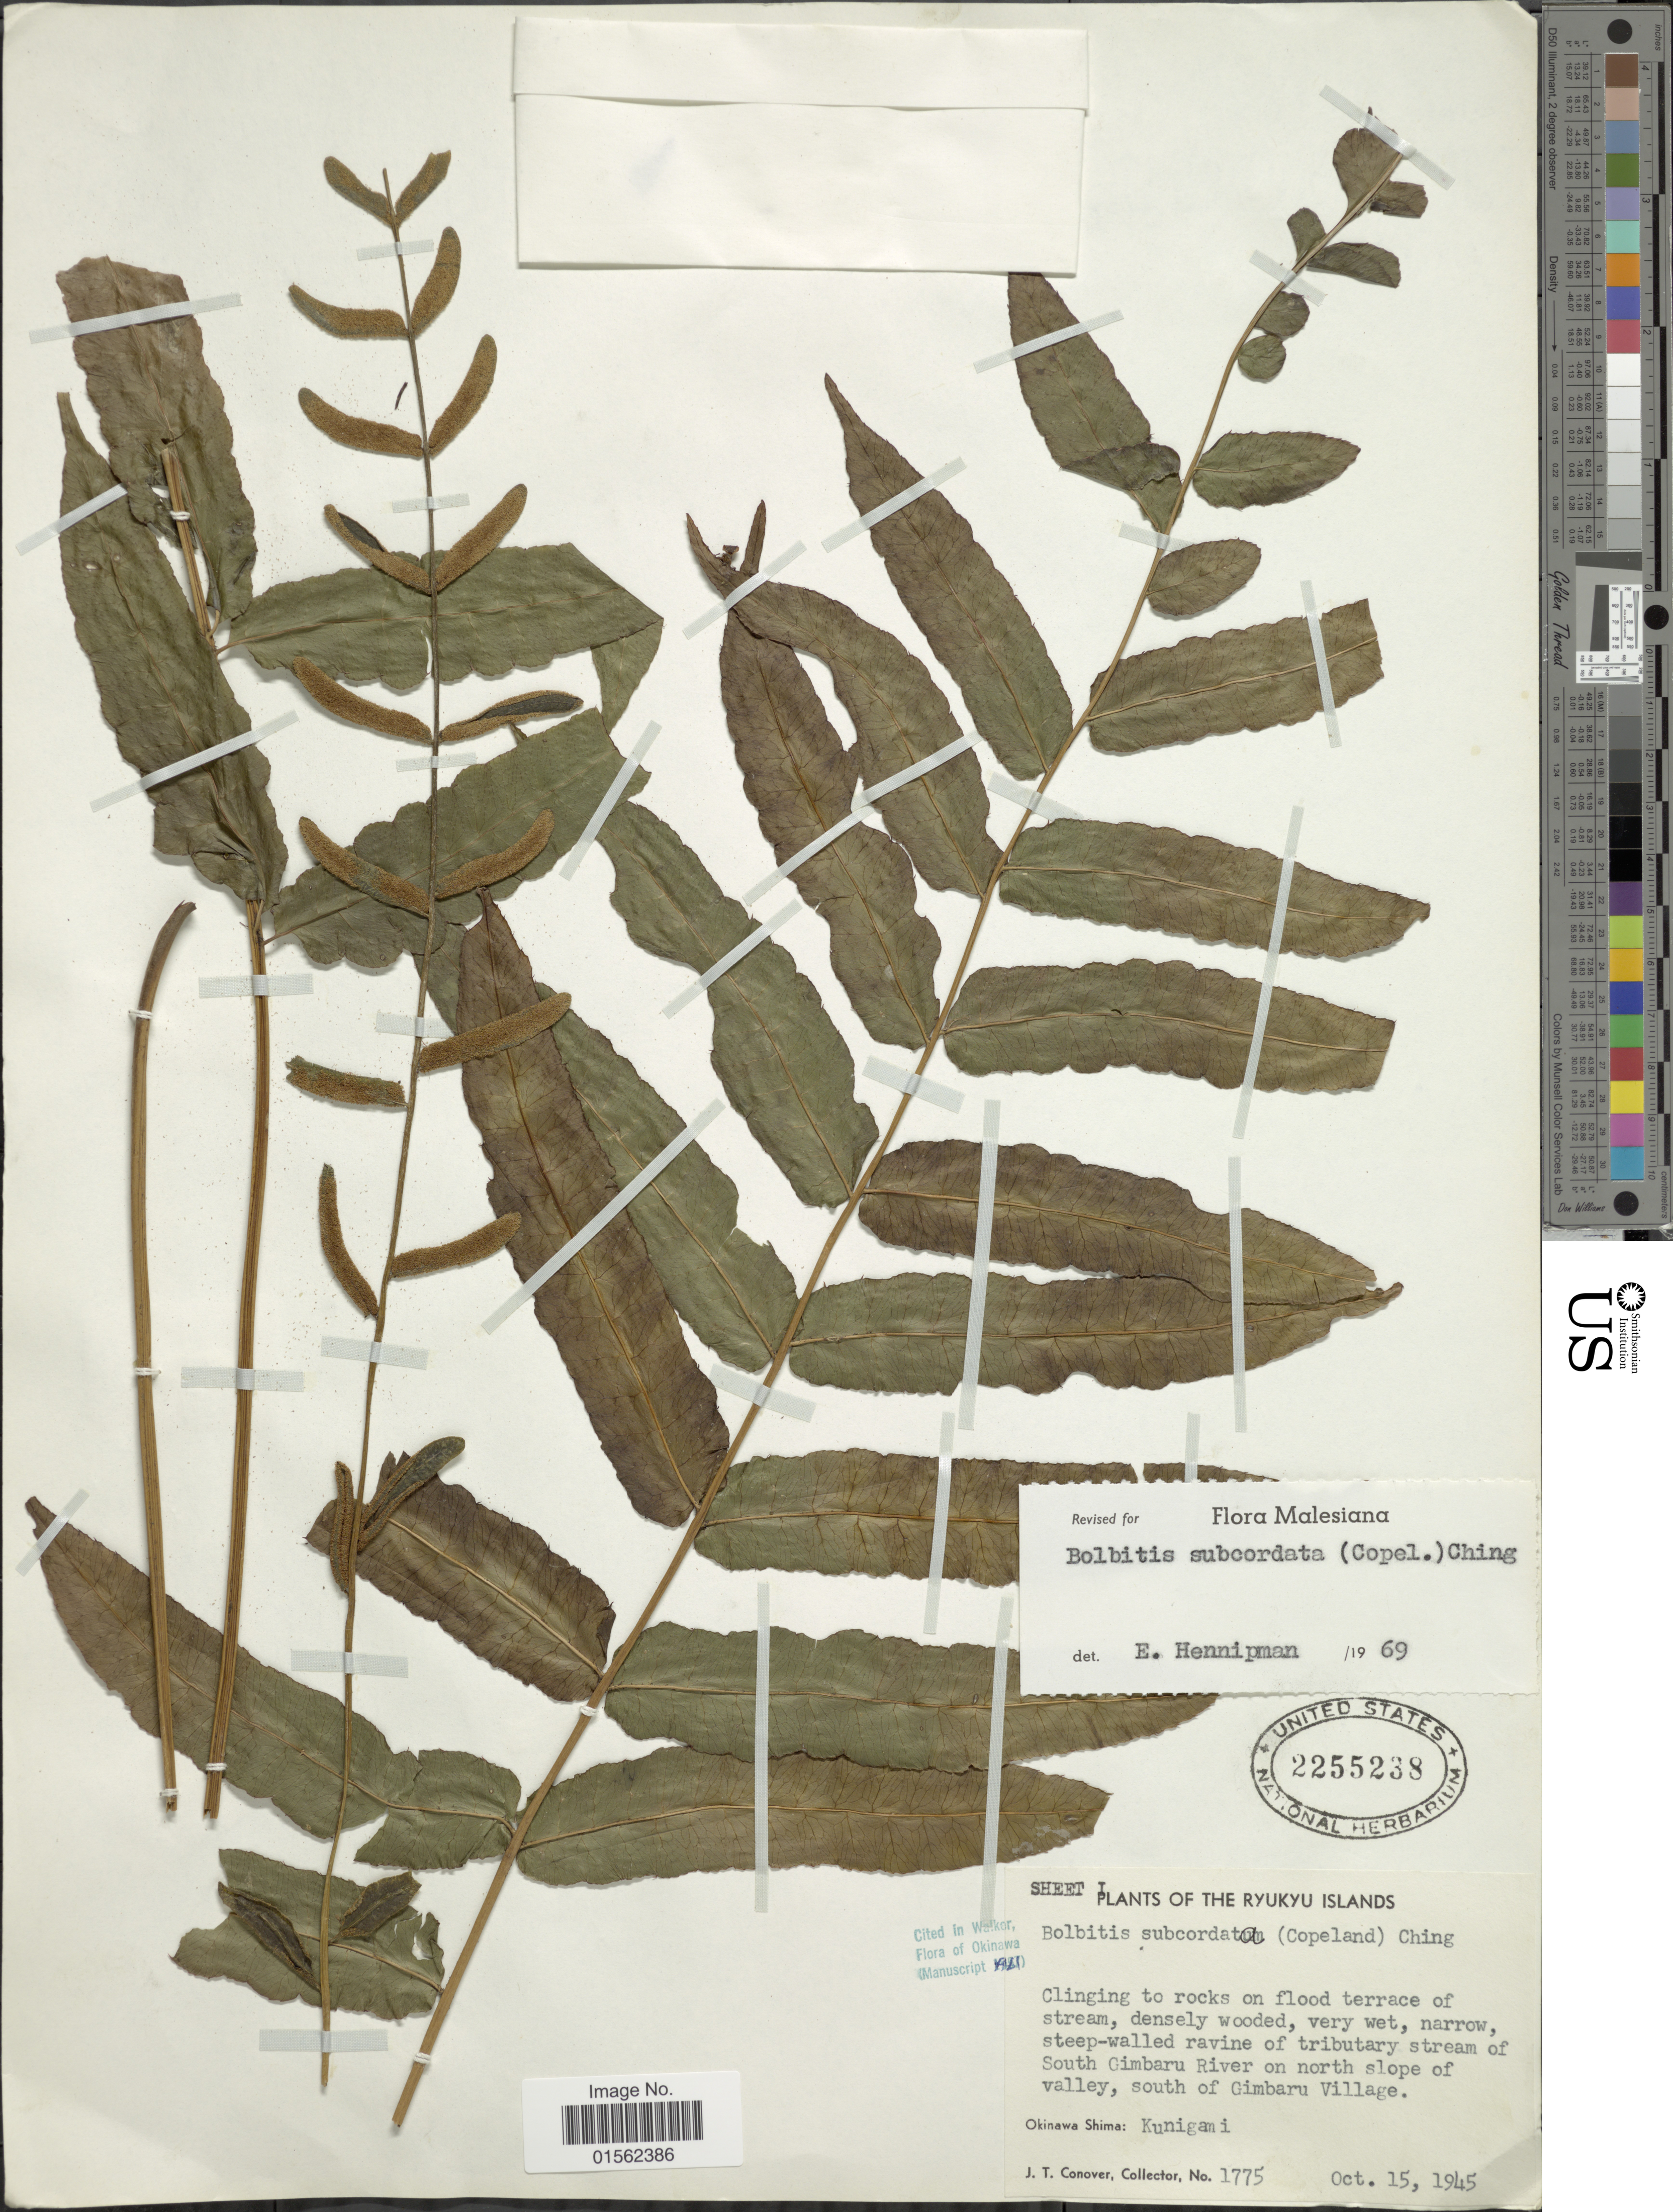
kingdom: Plantae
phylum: Tracheophyta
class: Polypodiopsida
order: Polypodiales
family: Dryopteridaceae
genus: Bolbitis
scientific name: Bolbitis subcordata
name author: (Copel.) Ching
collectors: J. T. Conover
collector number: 1775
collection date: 1945-10-15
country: Japan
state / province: Okinawa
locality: Ryukyu Islands, steep-walled ravine of tributary stream of South Gimbaru River on north slope of valley, south of Gimbaru Village, Okinawa Shima: Kunigami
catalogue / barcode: US 2255238